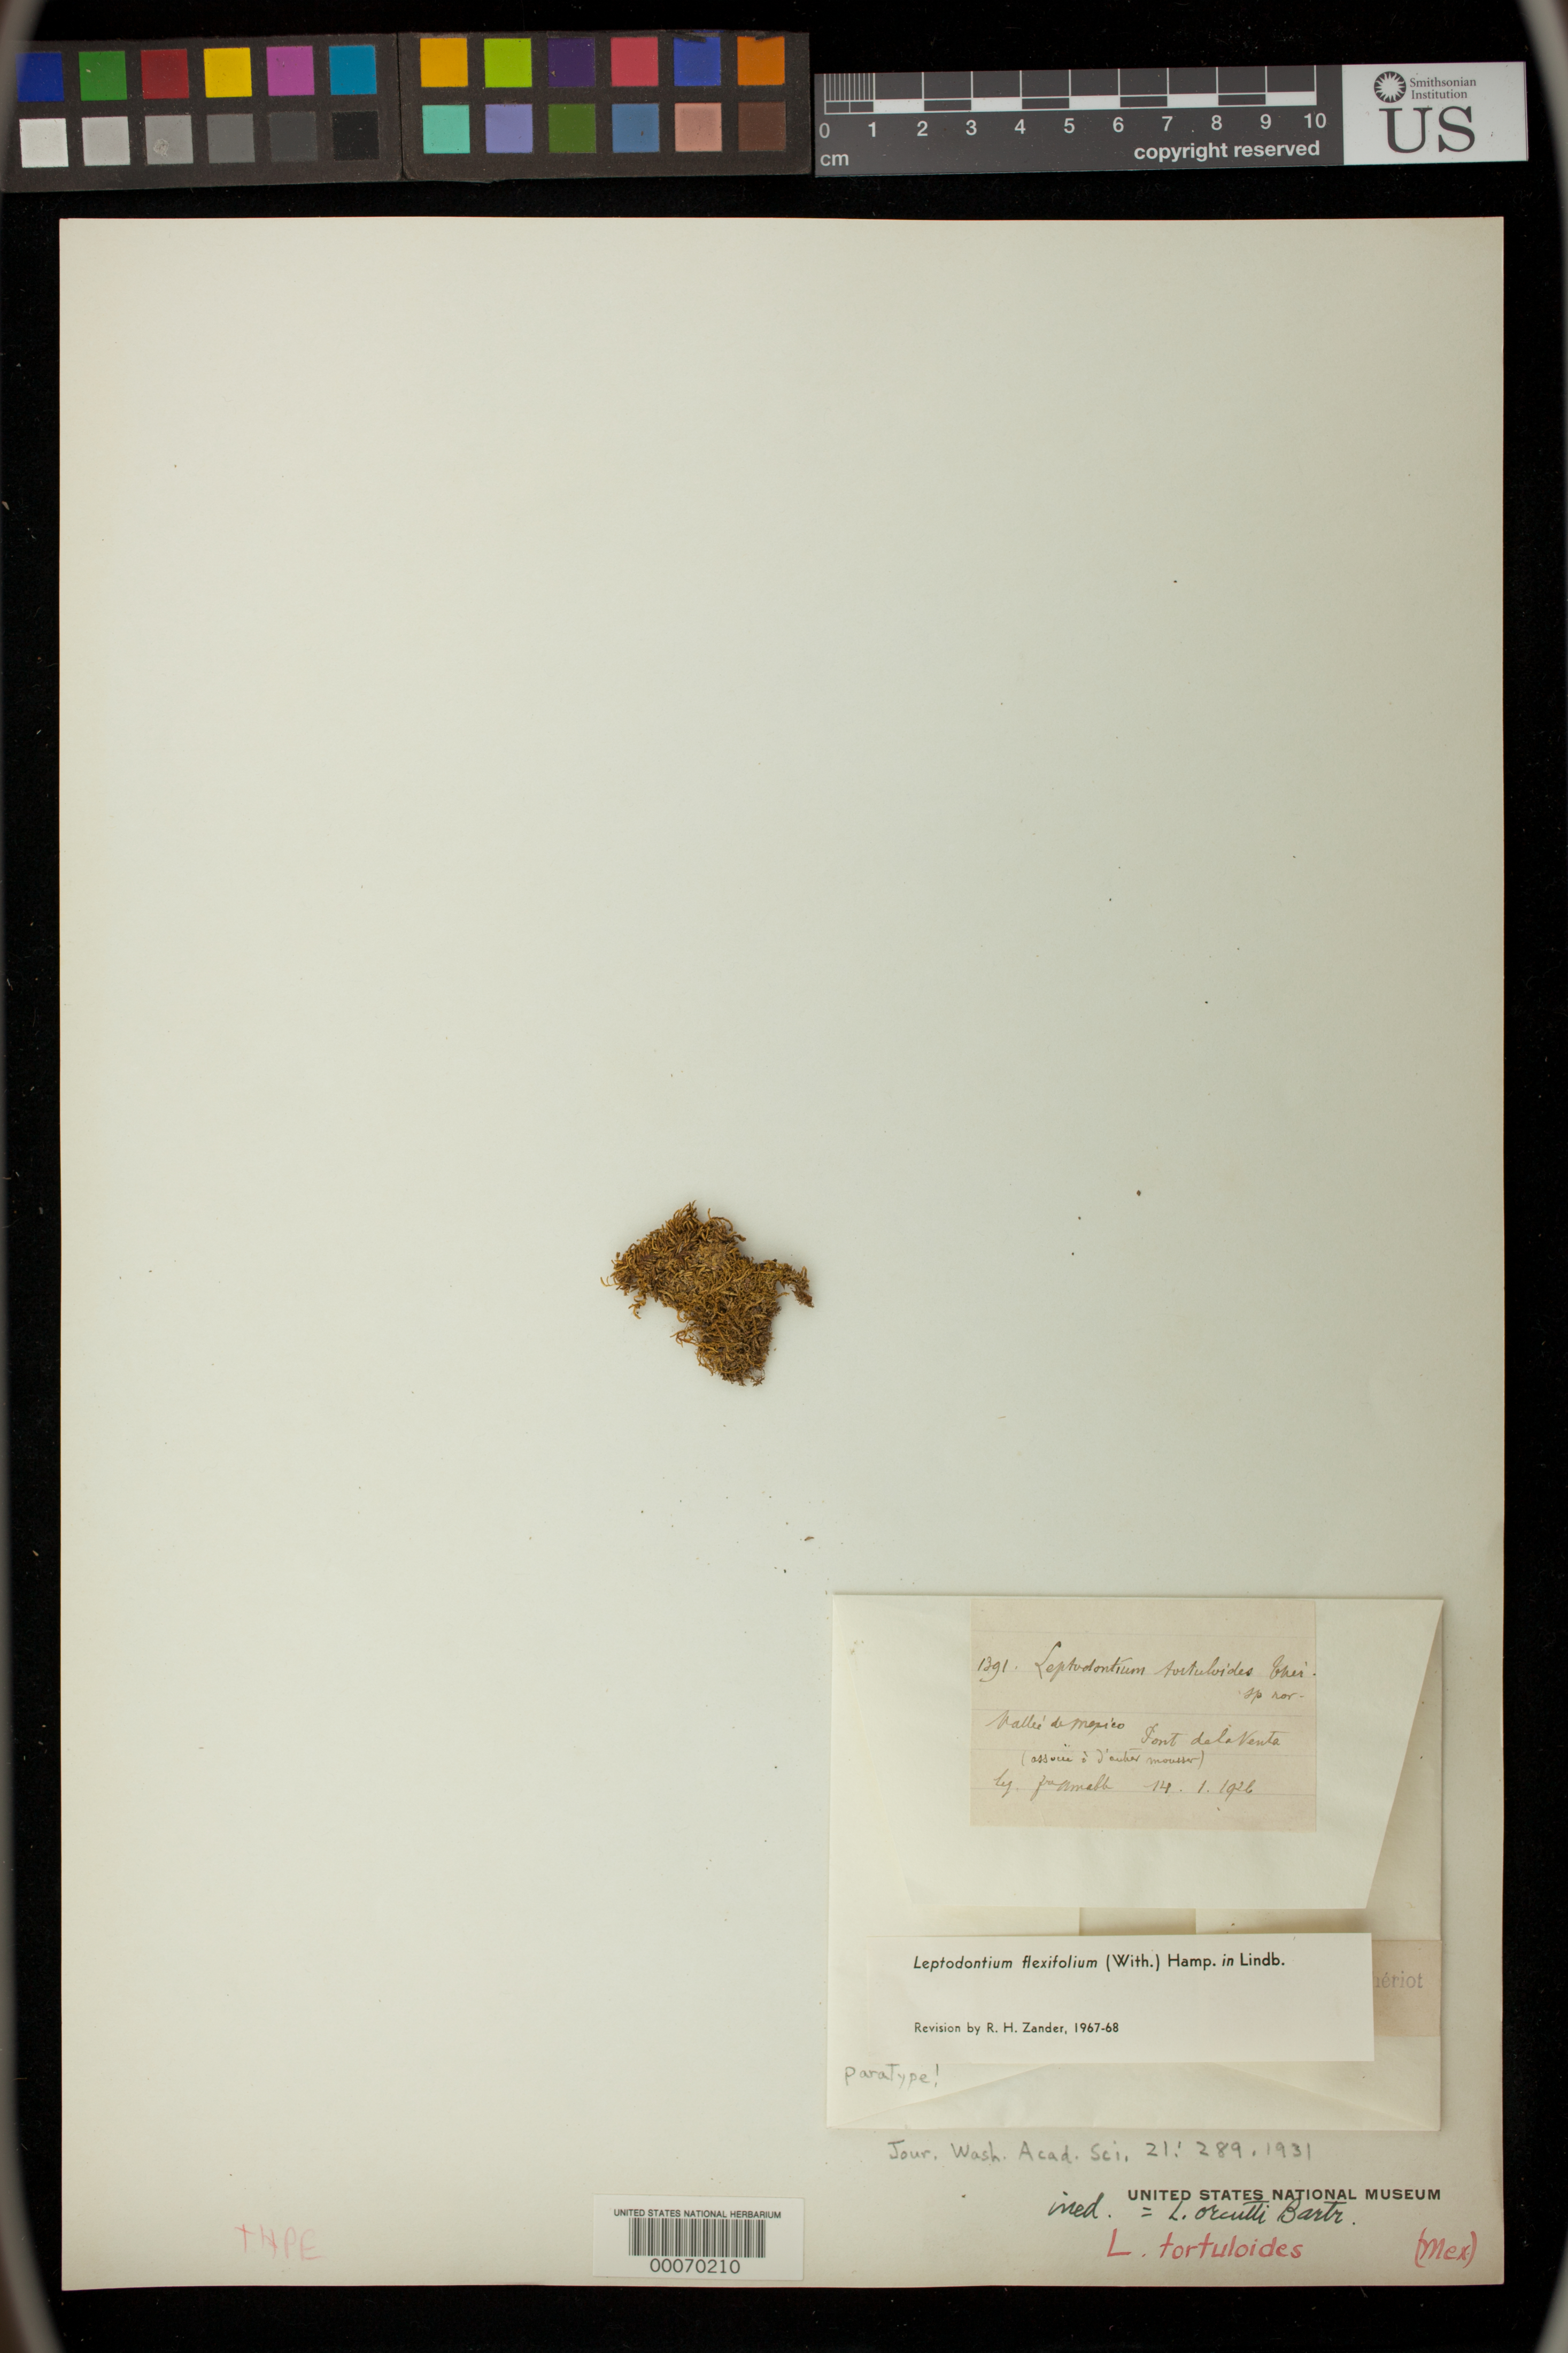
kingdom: Plantae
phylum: Bryophyta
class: Bryopsida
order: Pottiales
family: Pottiaceae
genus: Leptodontium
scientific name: Leptodontium tortuloides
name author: Thér.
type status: Paratype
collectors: B. Amable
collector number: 1291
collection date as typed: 14 Jan 1926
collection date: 1926-01-14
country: Mexico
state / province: Distrito Federal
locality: Valley of Mexico.